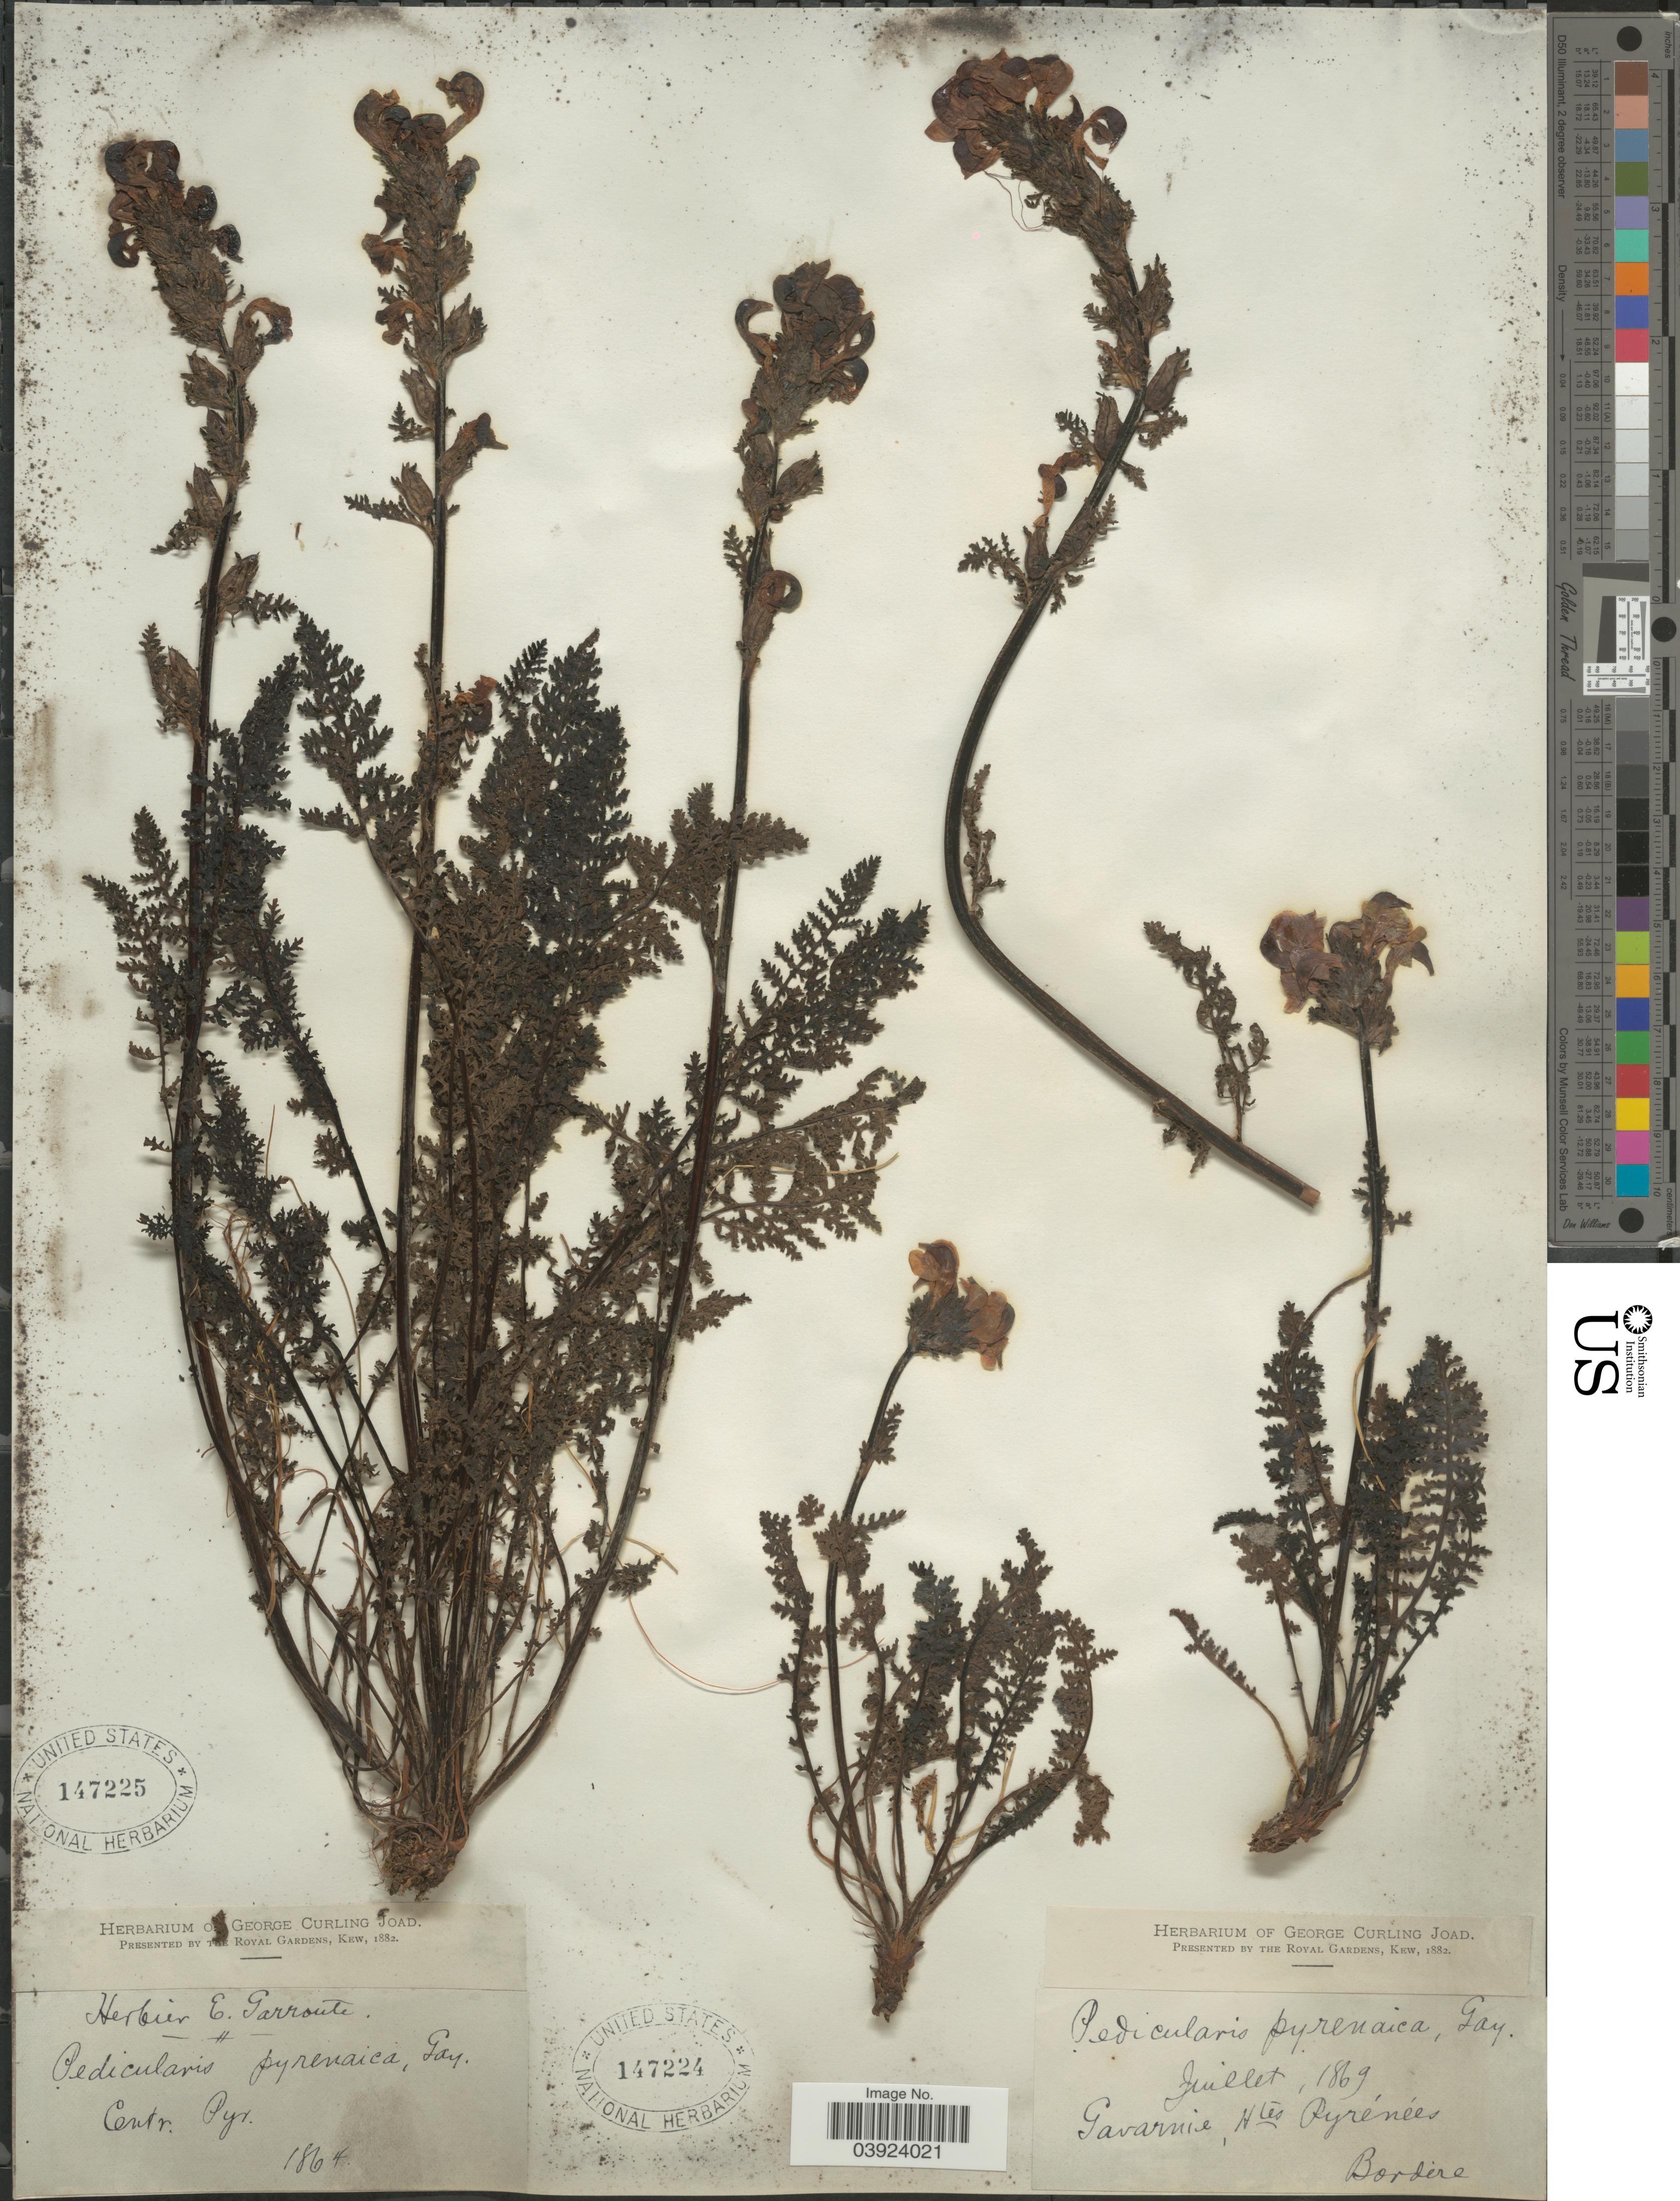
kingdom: Plantae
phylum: Tracheophyta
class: Magnoliopsida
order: Lamiales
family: Orobanchaceae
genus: Pedicularis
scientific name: Pedicularis pyrenaica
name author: J. Gay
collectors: -. Bordère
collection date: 1869-07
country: France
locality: Gavarnie, Htes Pyrénées.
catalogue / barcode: US 147224